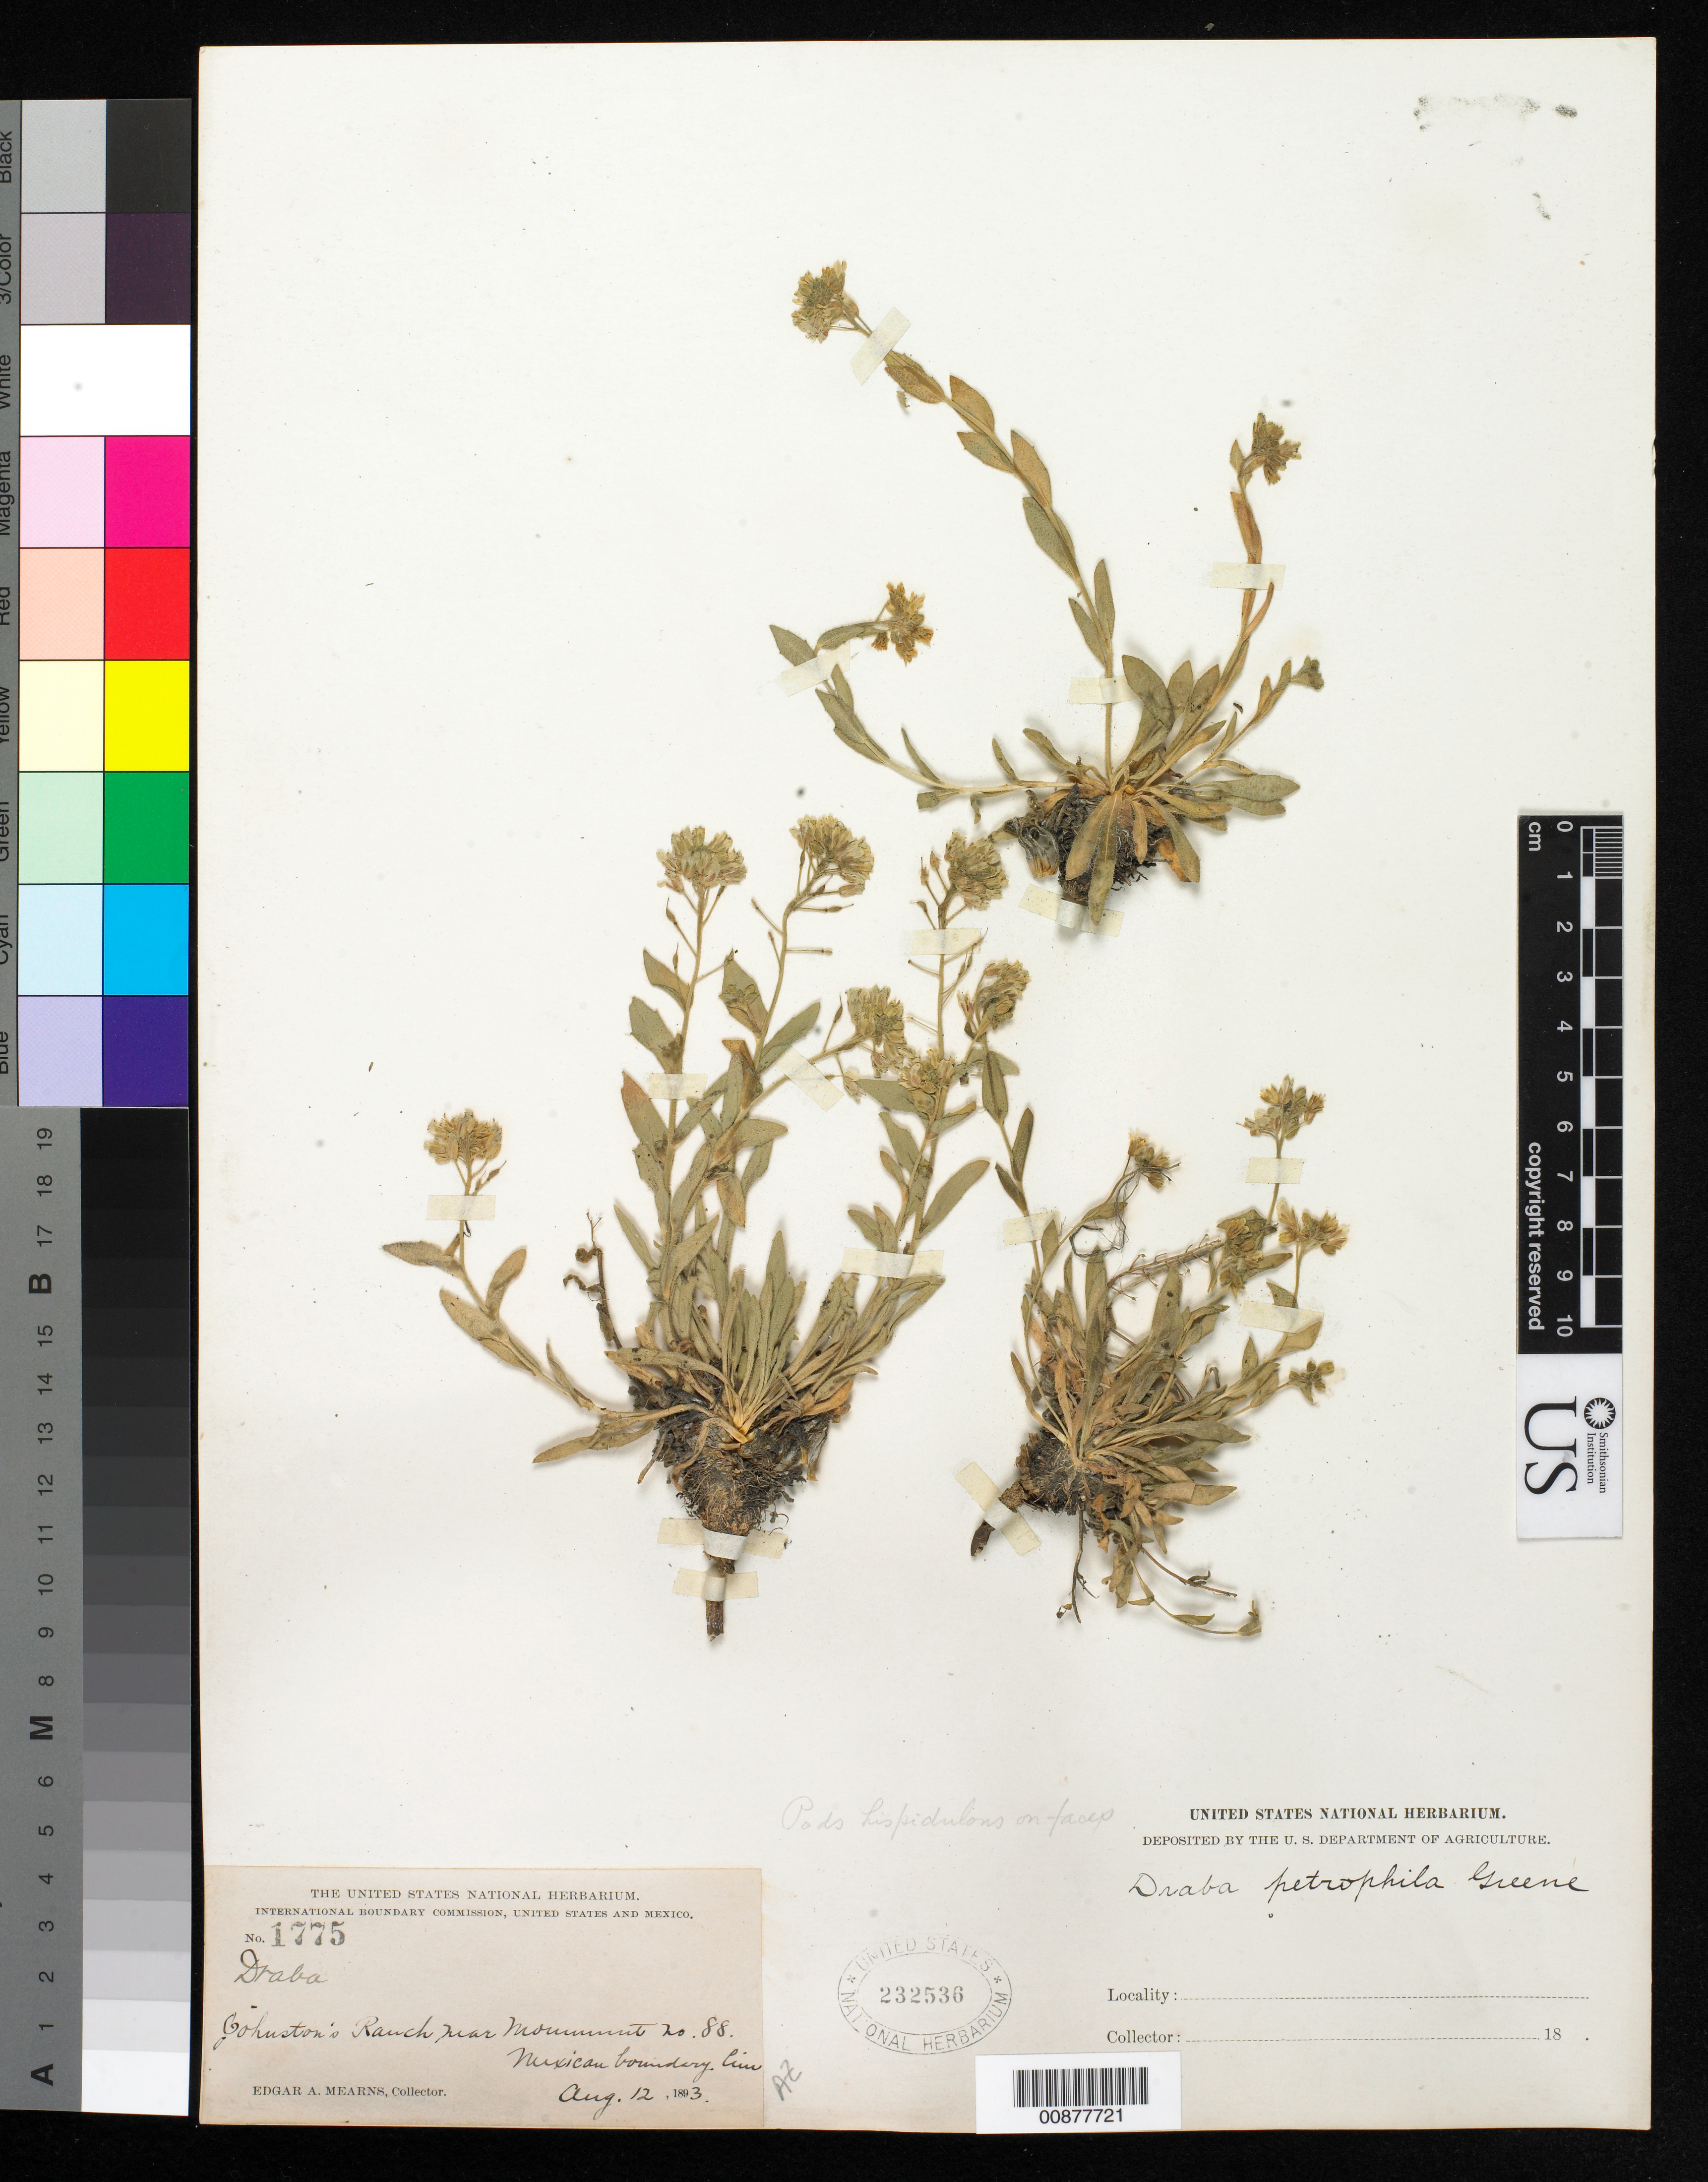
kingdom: Plantae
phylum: Tracheophyta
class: Magnoliopsida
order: Brassicales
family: Brassicaceae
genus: Draba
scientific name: Draba petrophila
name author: Greene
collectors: E. A. Mearns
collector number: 1775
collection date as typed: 12 Aug 1893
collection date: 1893-08-12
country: United States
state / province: Arizona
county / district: Cochise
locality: Johnston's Ranch, near monument no. 88. Mexican Boundary Line.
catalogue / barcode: US 232536